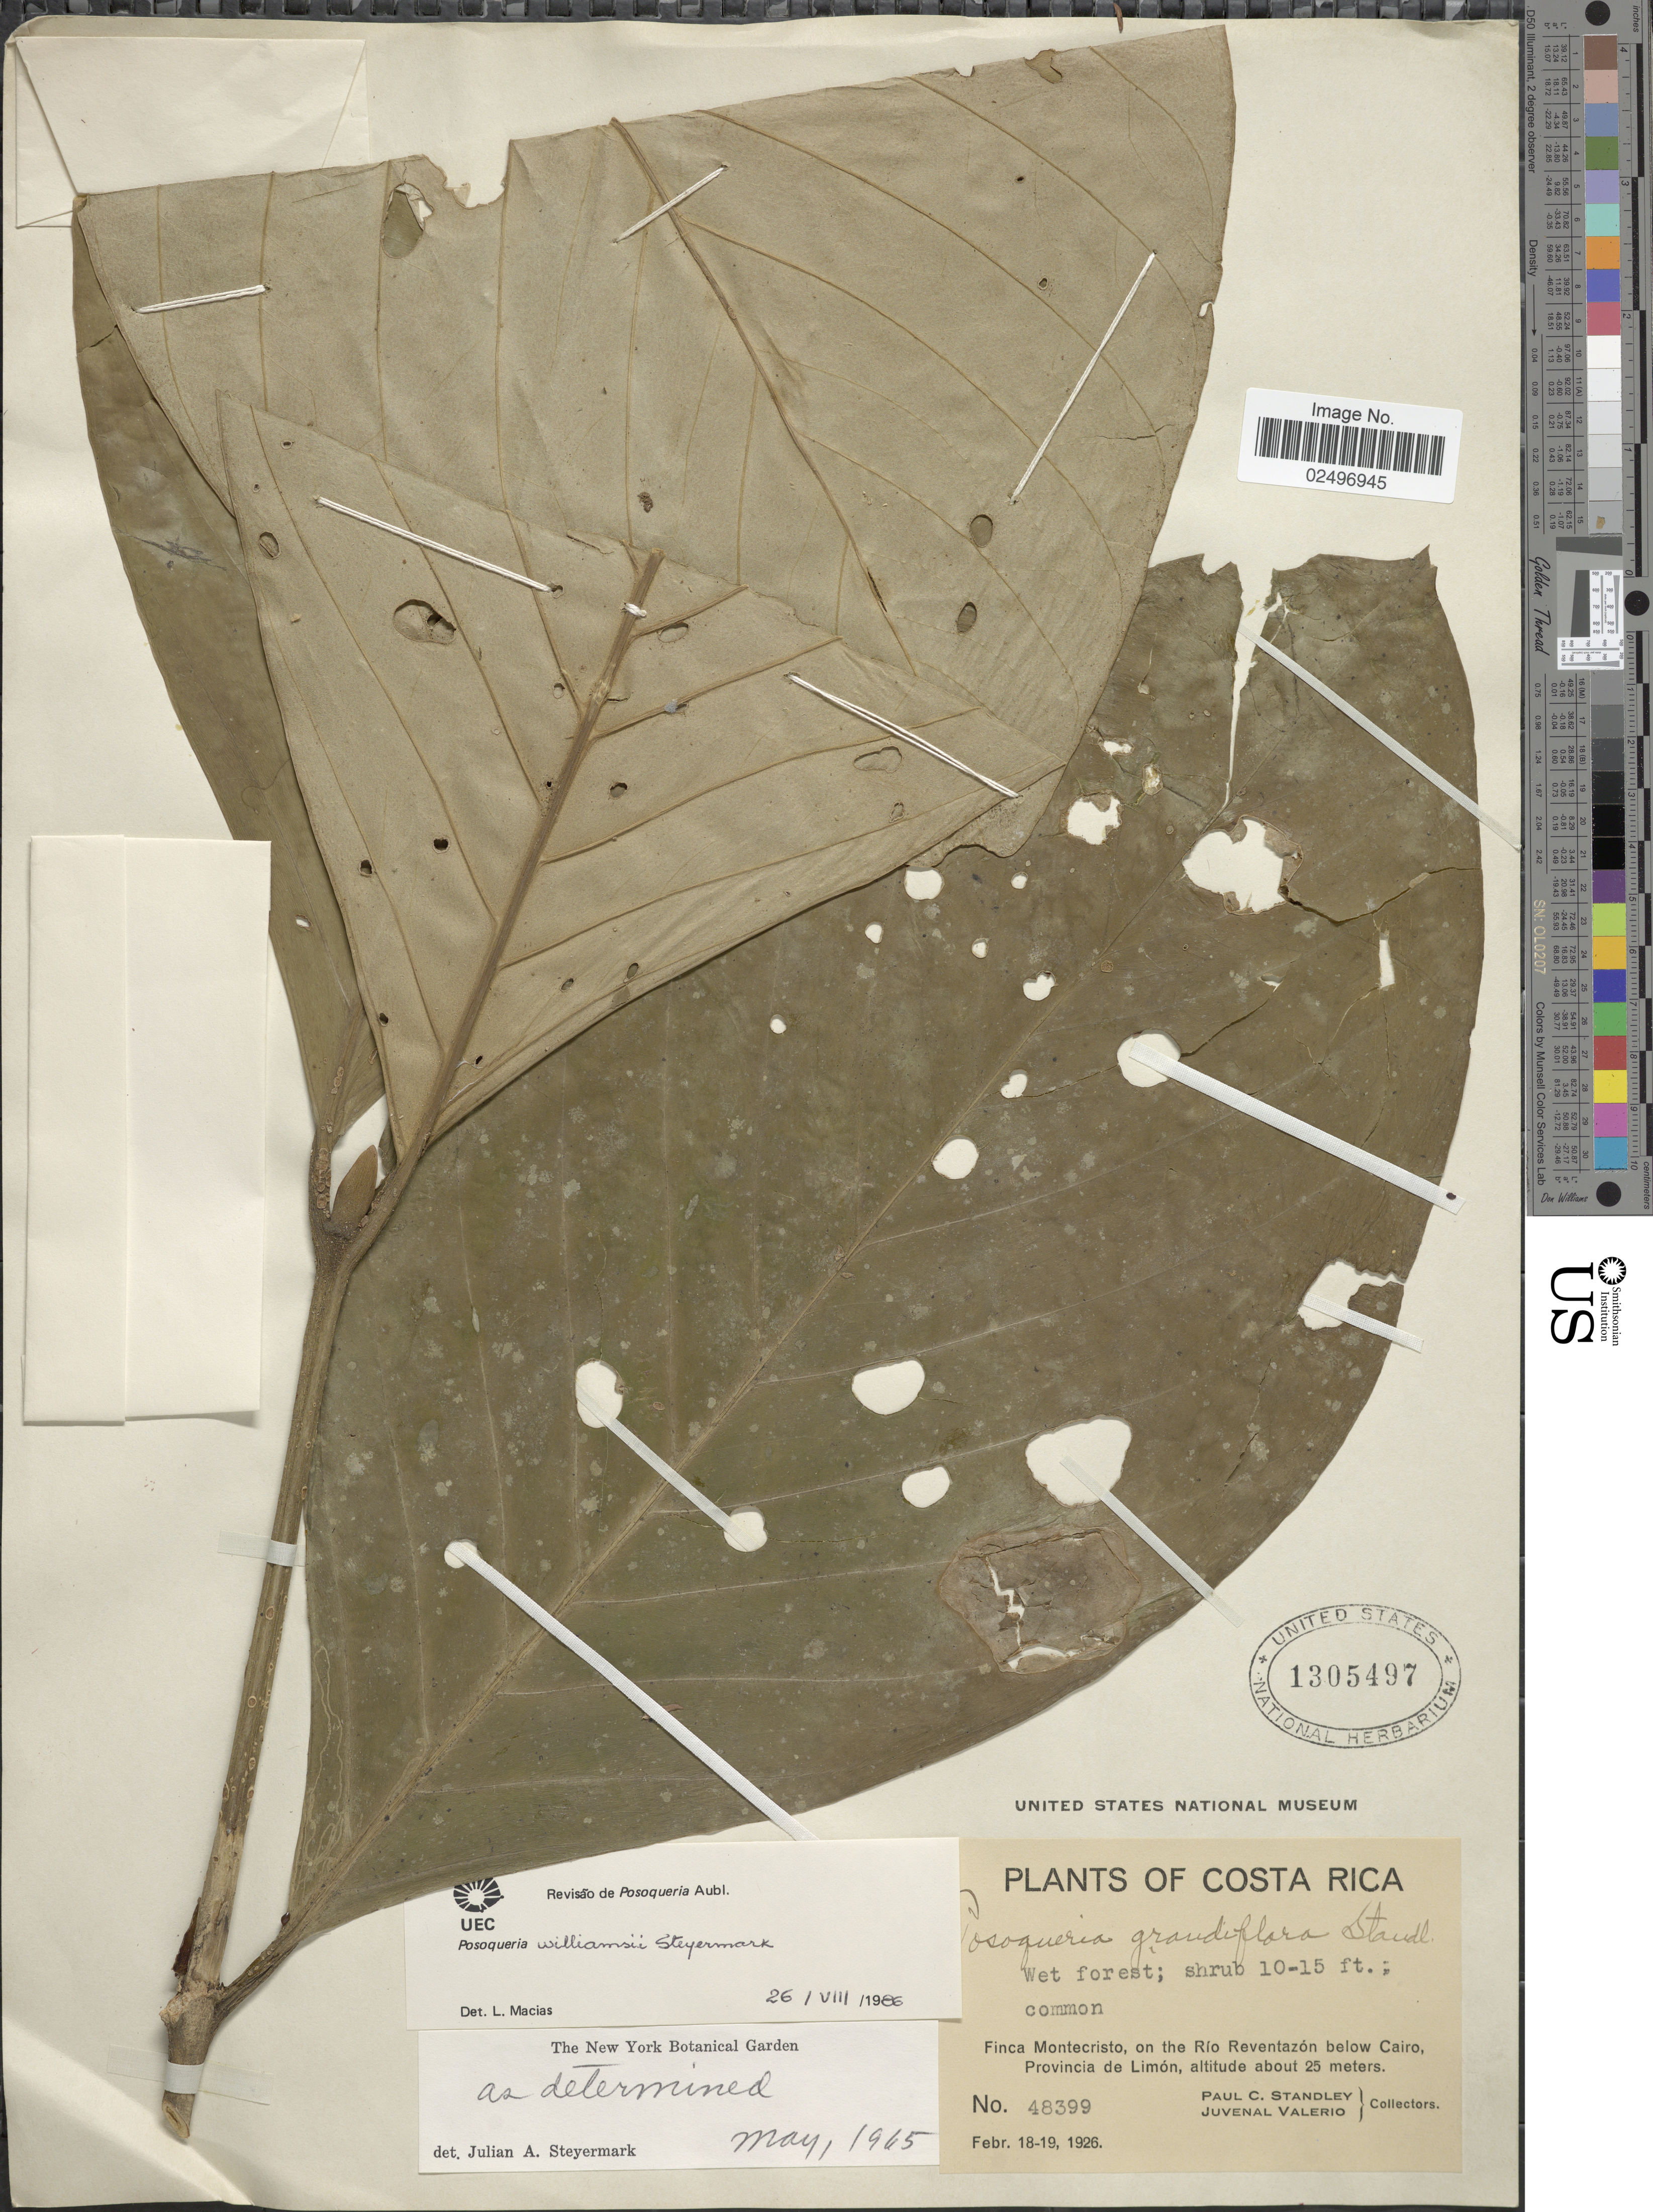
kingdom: Plantae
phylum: Tracheophyta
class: Magnoliopsida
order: Gentianales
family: Rubiaceae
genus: Posoqueria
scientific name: Posoqueria williamsii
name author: Steyerm.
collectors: P. C. Standley & J. Valerio R.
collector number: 48399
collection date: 1926-02-18/1926-02-19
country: Costa Rica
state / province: Limón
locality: Wet forest, common, Finca Montecristo, on the Rio Revetazón below Cairo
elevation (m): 25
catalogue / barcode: US 1305497